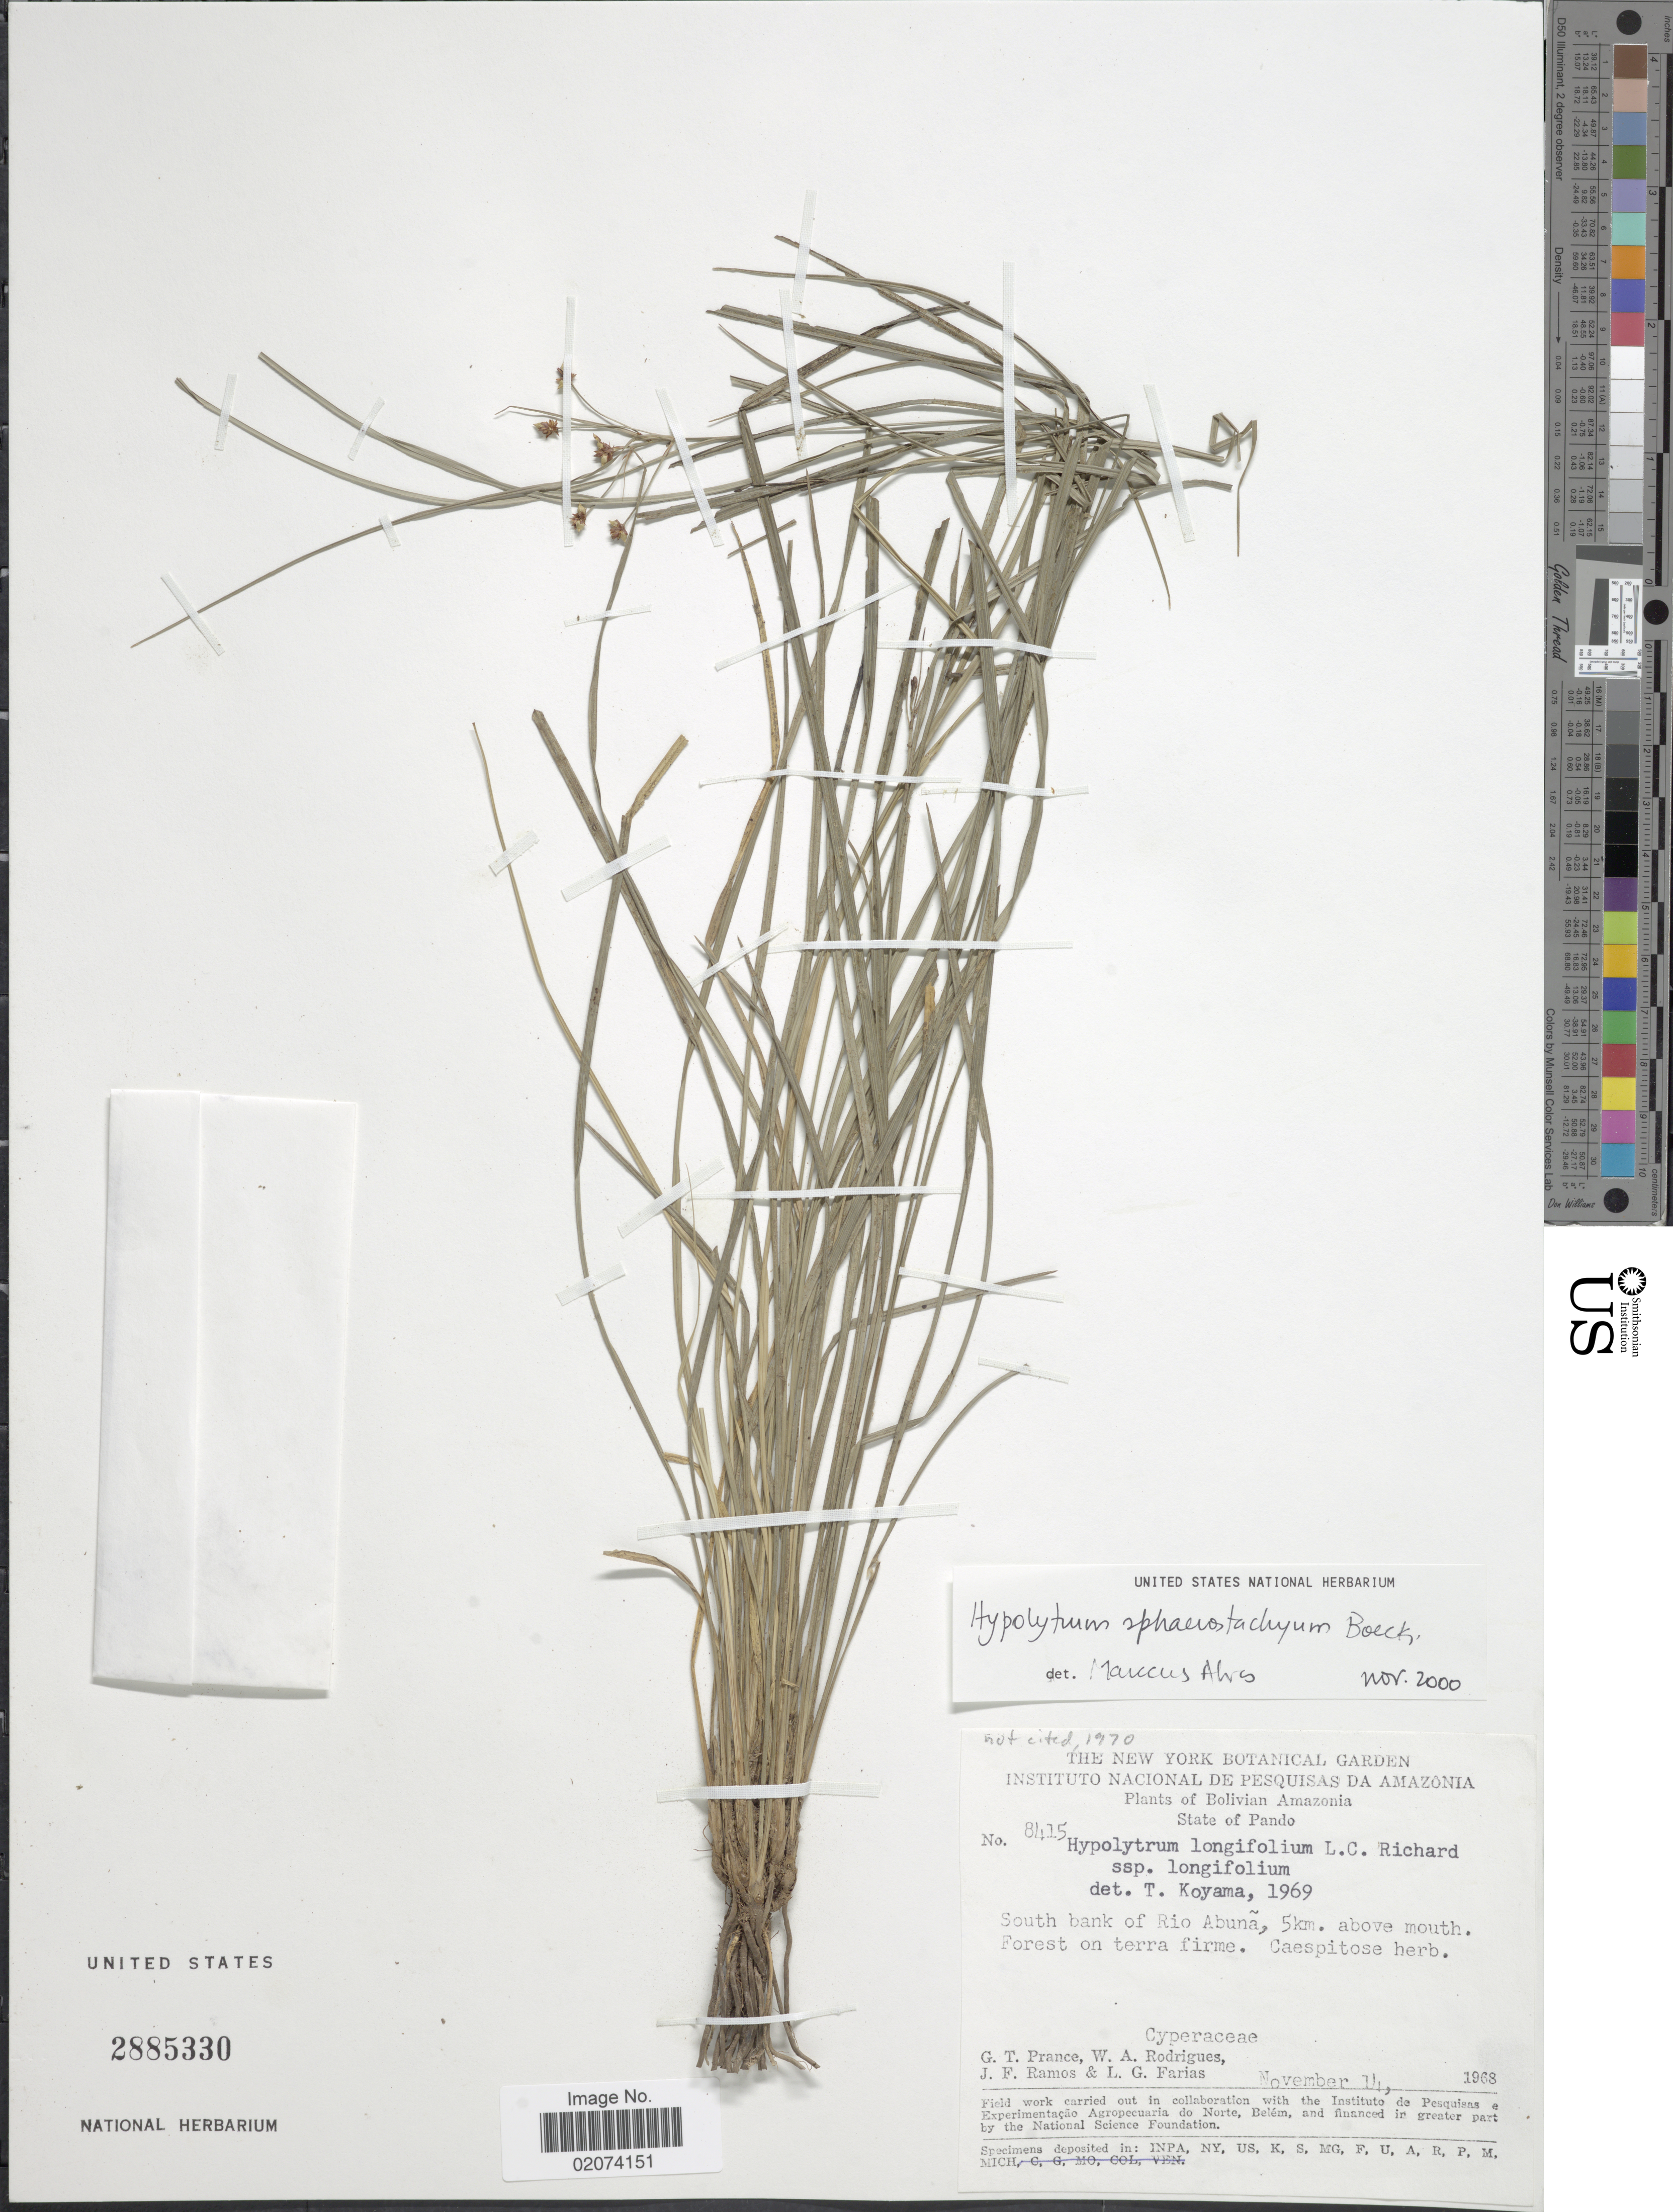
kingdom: Plantae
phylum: Tracheophyta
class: Liliopsida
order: Poales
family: Cyperaceae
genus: Hypolytrum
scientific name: Hypolytrum sphaerostachyum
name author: Boeckeler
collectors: G. T. Prance, W. A. Rodrigues, J. F. Ramos & L. G. Farias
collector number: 8415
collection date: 1968-11-14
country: Bolivia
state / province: Pando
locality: Bolivian Amazonia. South bank of Rio Abuna, 5 km. above mouth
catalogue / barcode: US 2885330